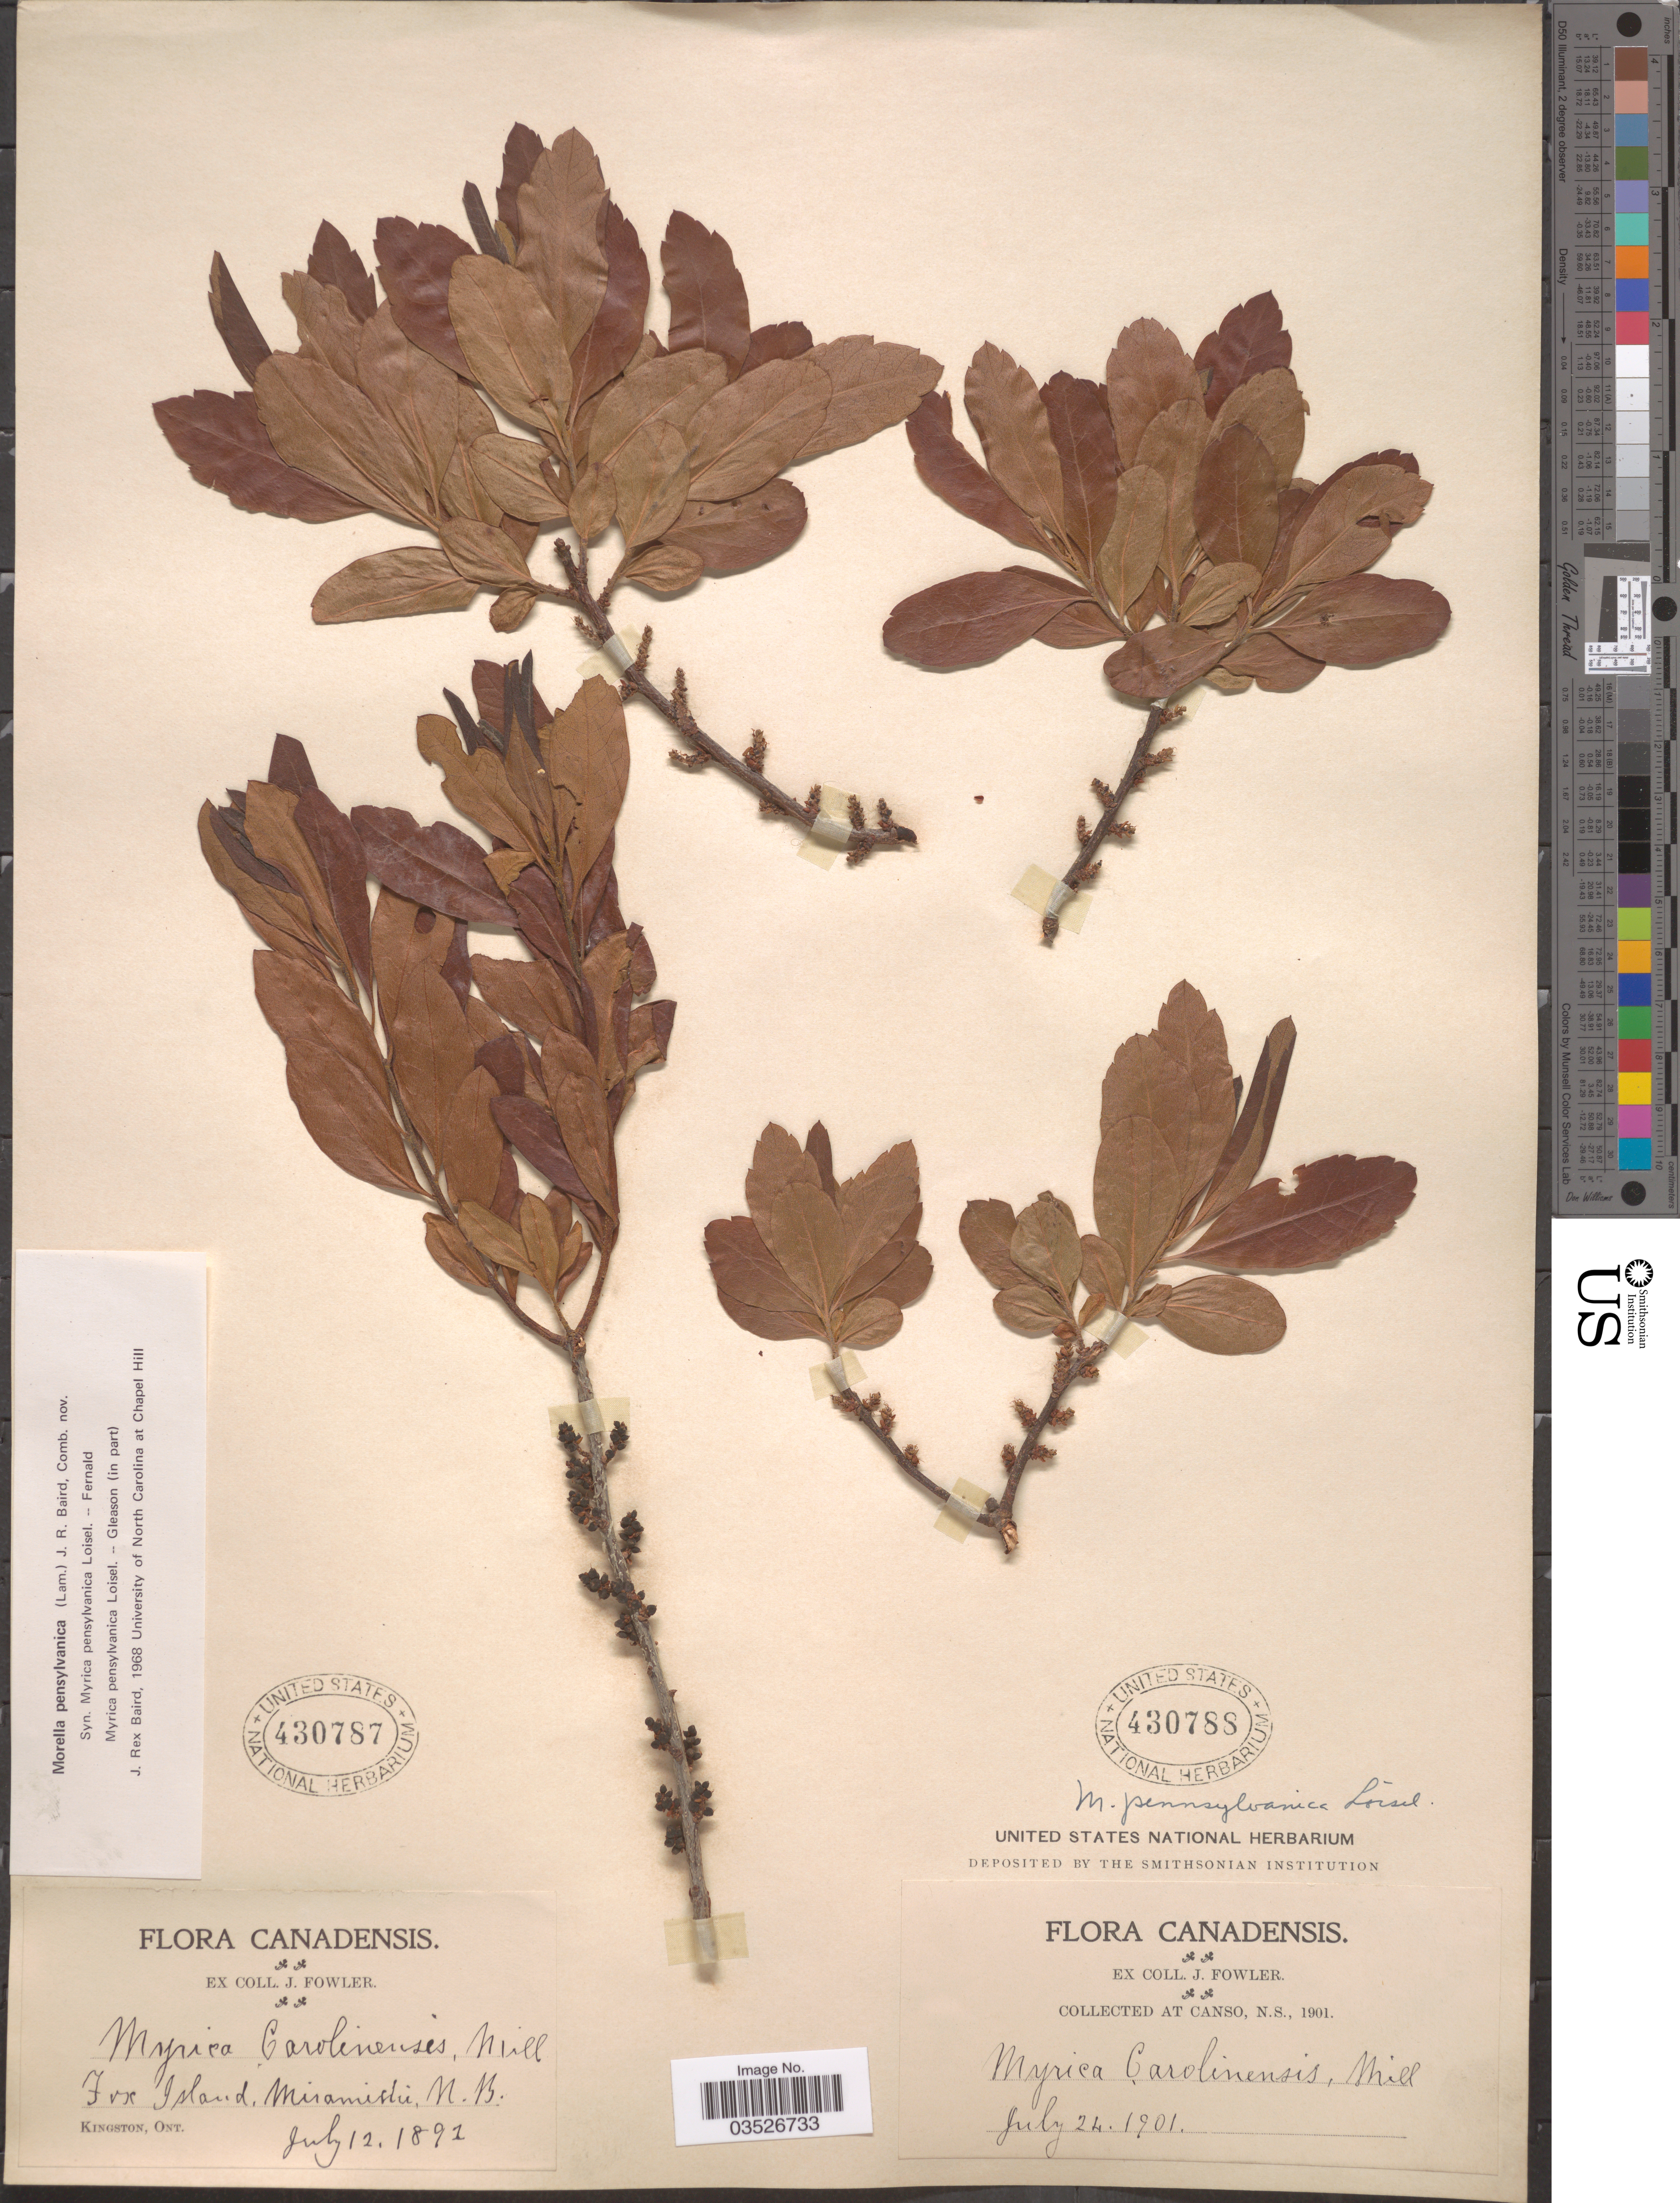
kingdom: Plantae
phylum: Tracheophyta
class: Magnoliopsida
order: Fagales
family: Myricaceae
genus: Morella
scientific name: Morella pensylvanica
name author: (Mirb.) Kartesz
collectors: J. Fowler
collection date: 1901-07-24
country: Canada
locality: Canso.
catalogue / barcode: US 430788-2